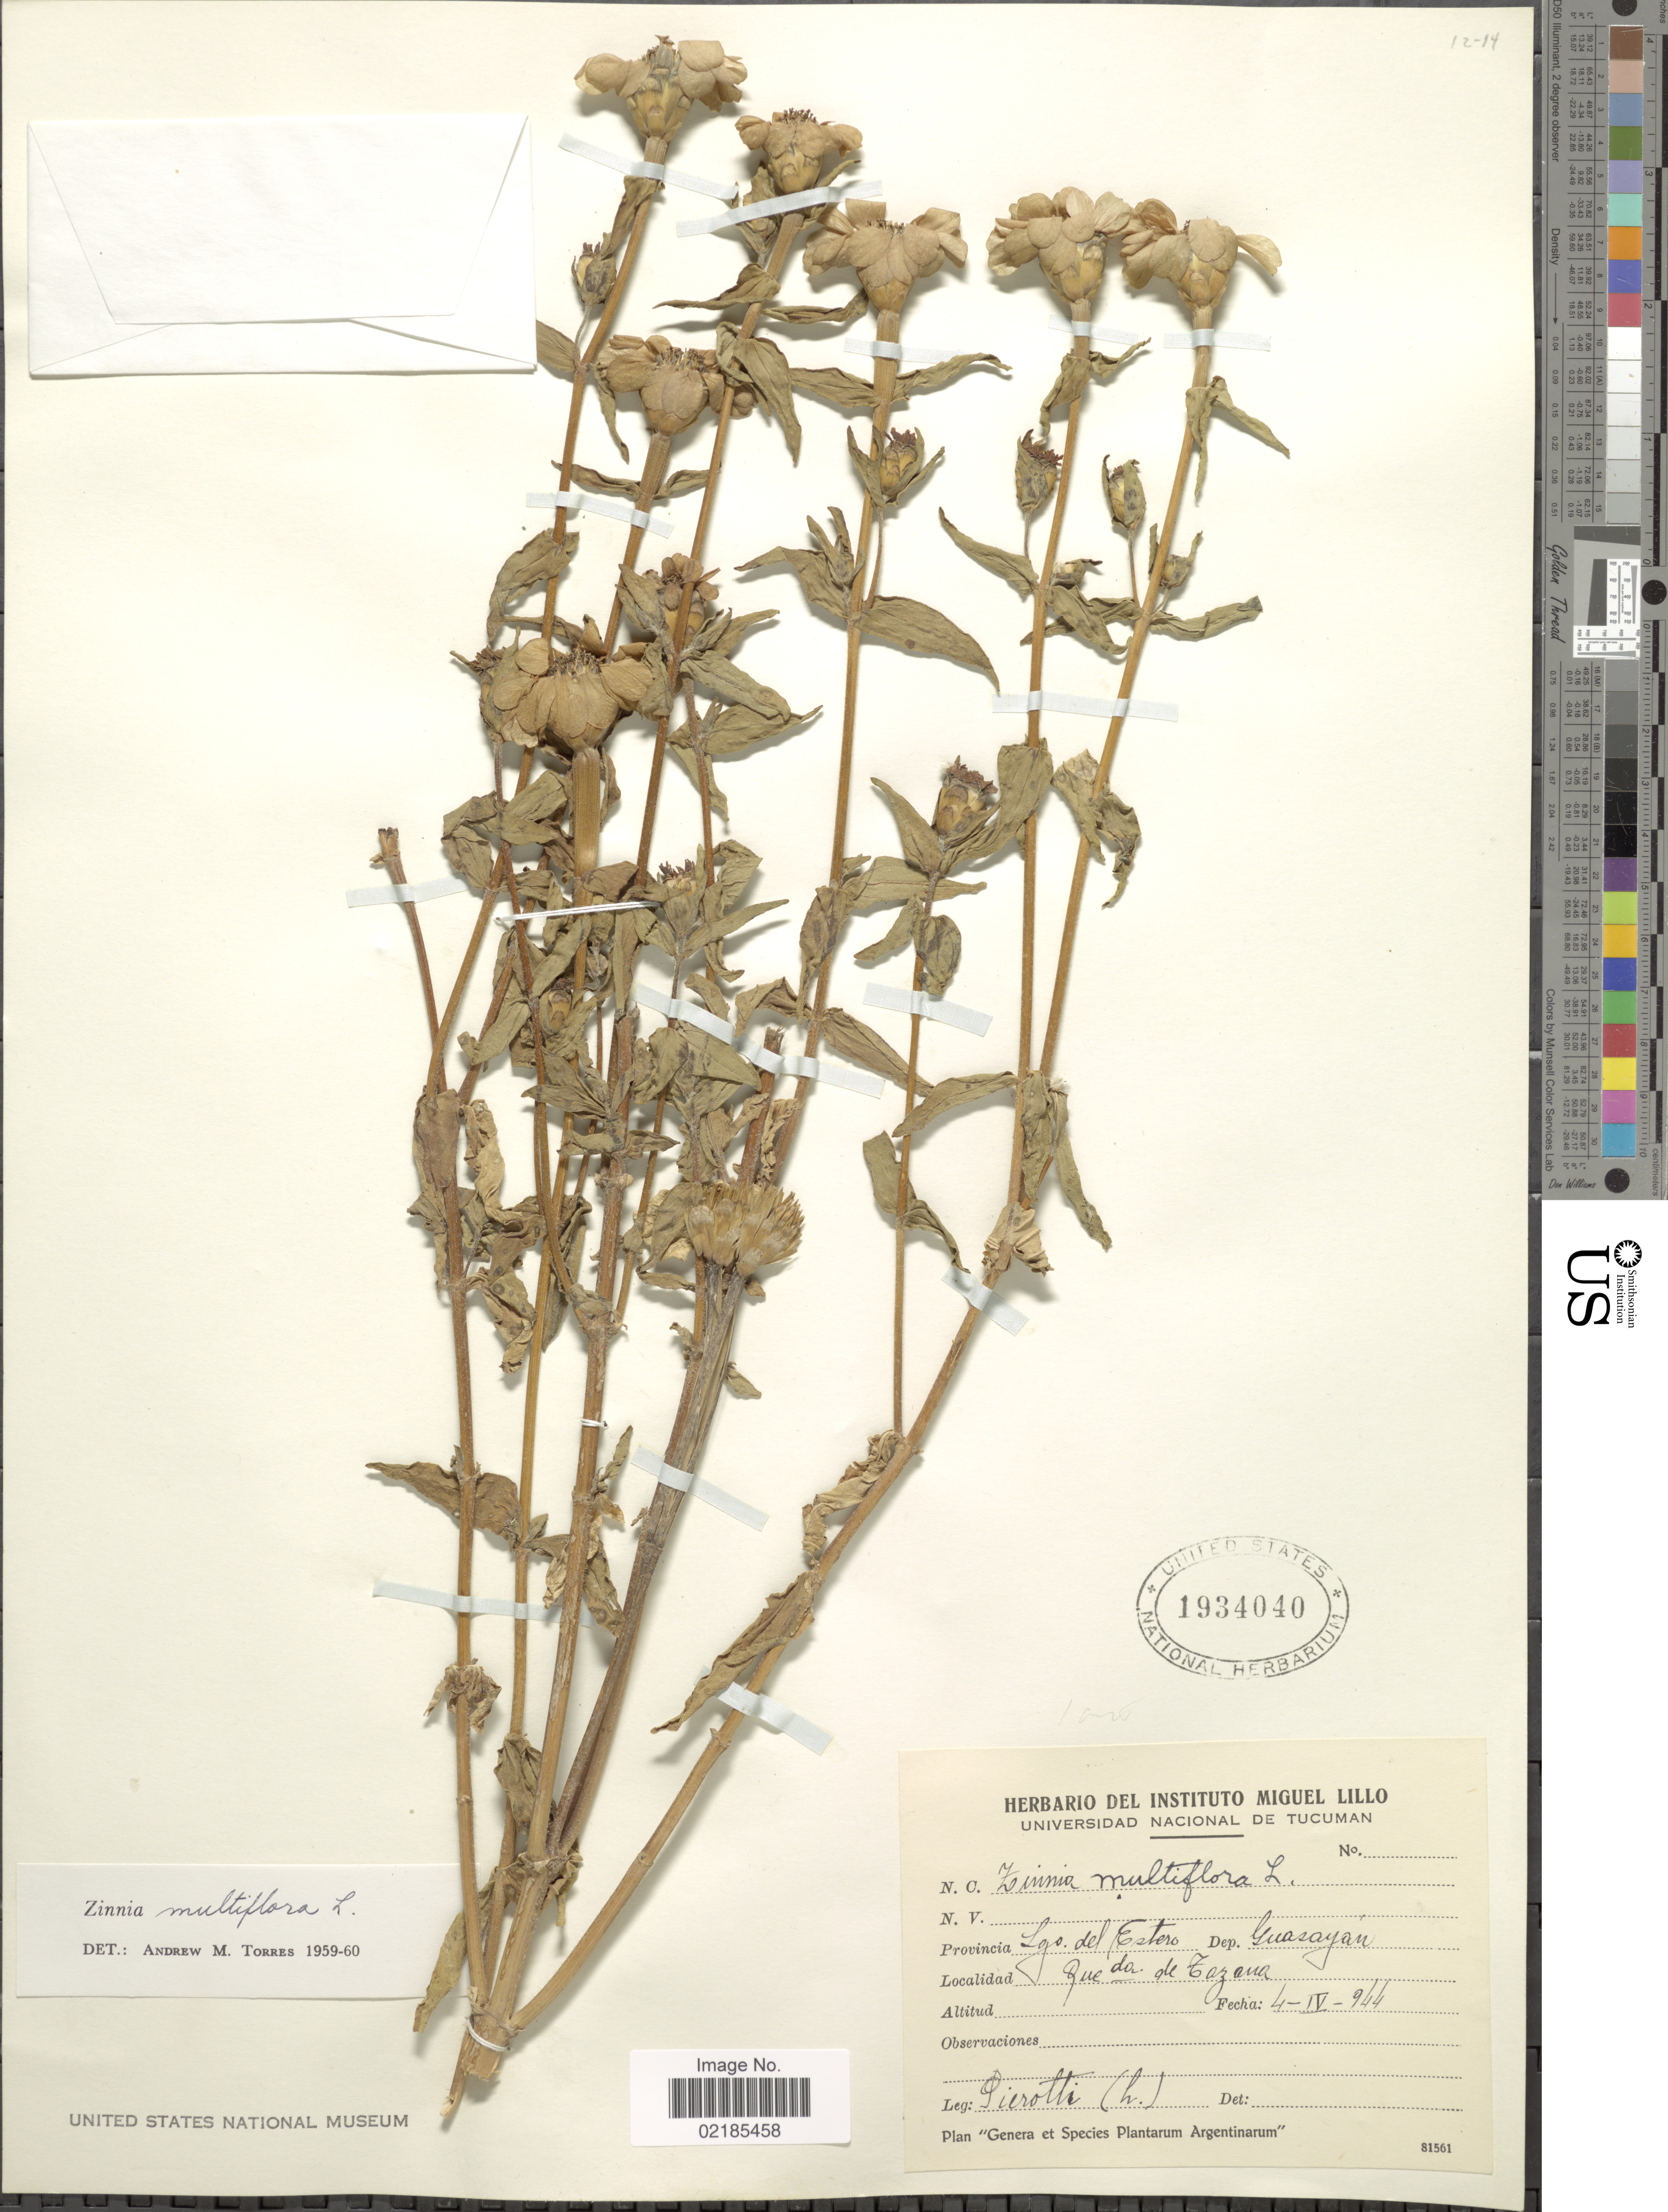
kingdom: Plantae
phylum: Tracheophyta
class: Magnoliopsida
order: Asterales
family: Asteraceae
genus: Zinnia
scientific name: Zinnia multiflora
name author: L.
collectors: S. A. Pierotti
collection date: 1944-04-04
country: Argentina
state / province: Santiago del Estero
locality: Sgo. del Estero, dep. Guasayan, Quebrada de Tazana.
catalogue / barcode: US 1934040